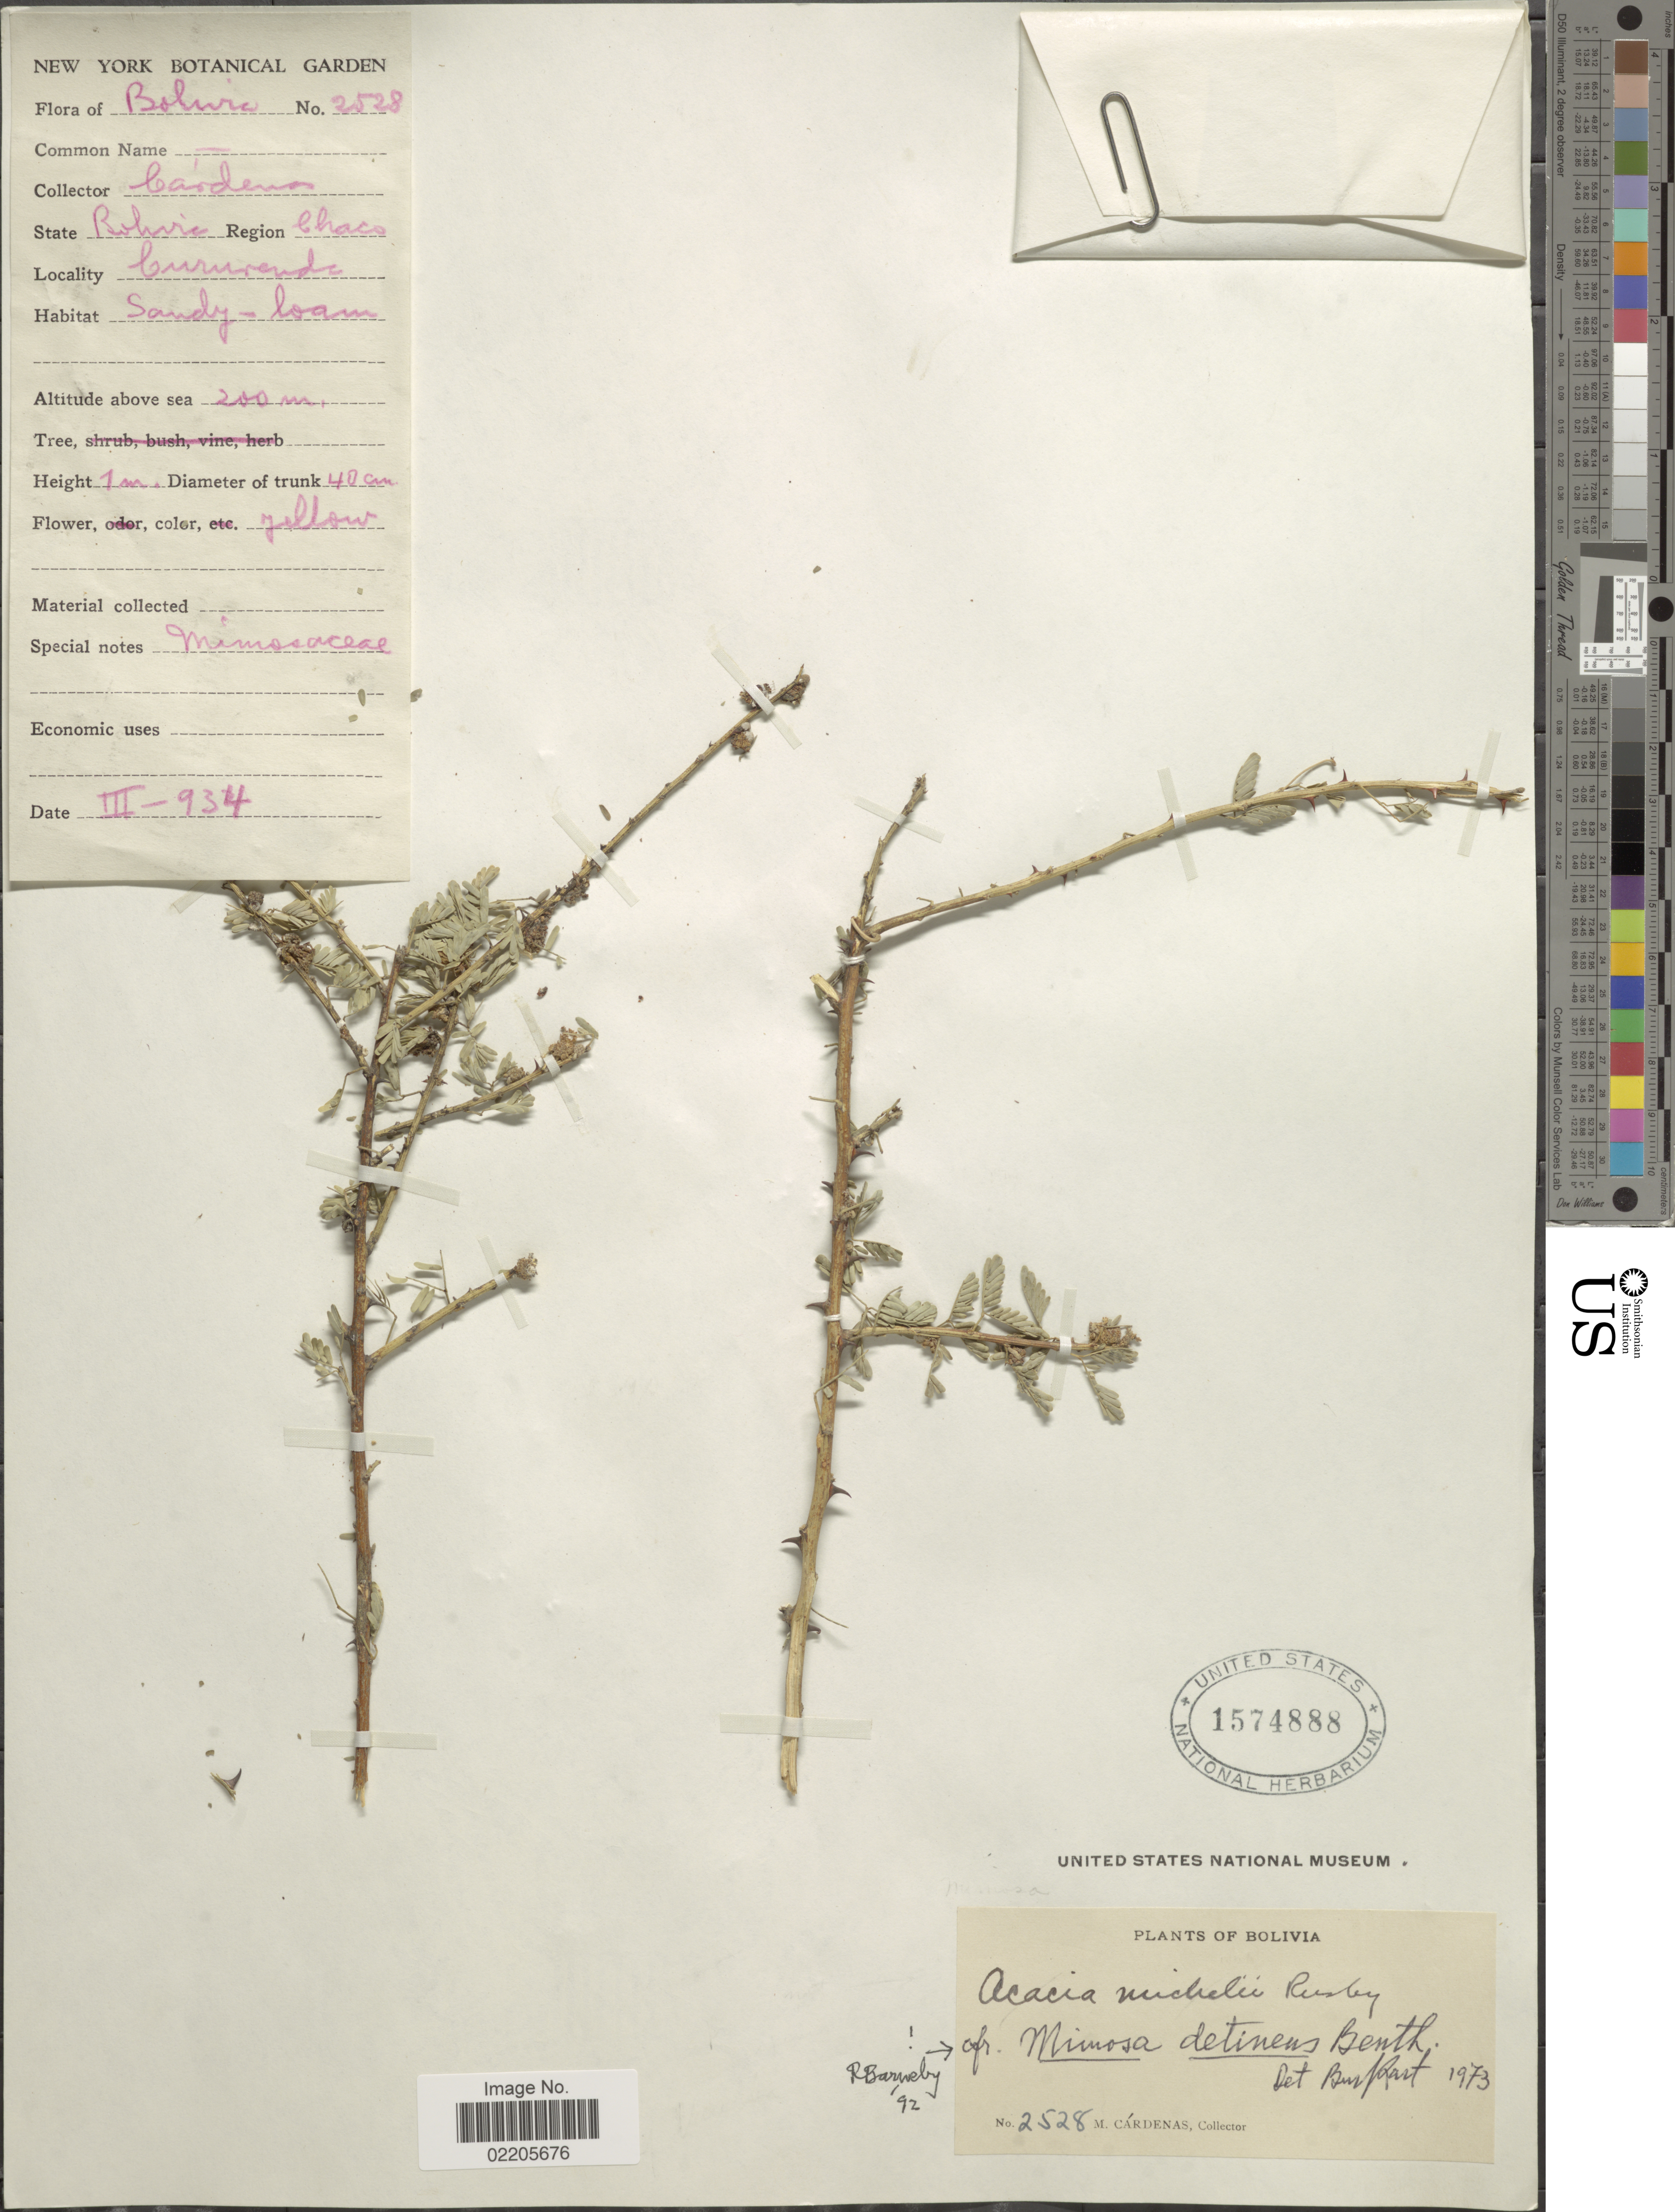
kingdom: Plantae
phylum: Tracheophyta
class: Magnoliopsida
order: Fabales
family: Fabaceae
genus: Mimosa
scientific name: Mimosa detinens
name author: Benth.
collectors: M. Cárdenas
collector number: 2528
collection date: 1934-03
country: Bolivia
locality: Region Chaco. Carandaiti. Sandy loam.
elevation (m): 200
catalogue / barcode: US 1574888